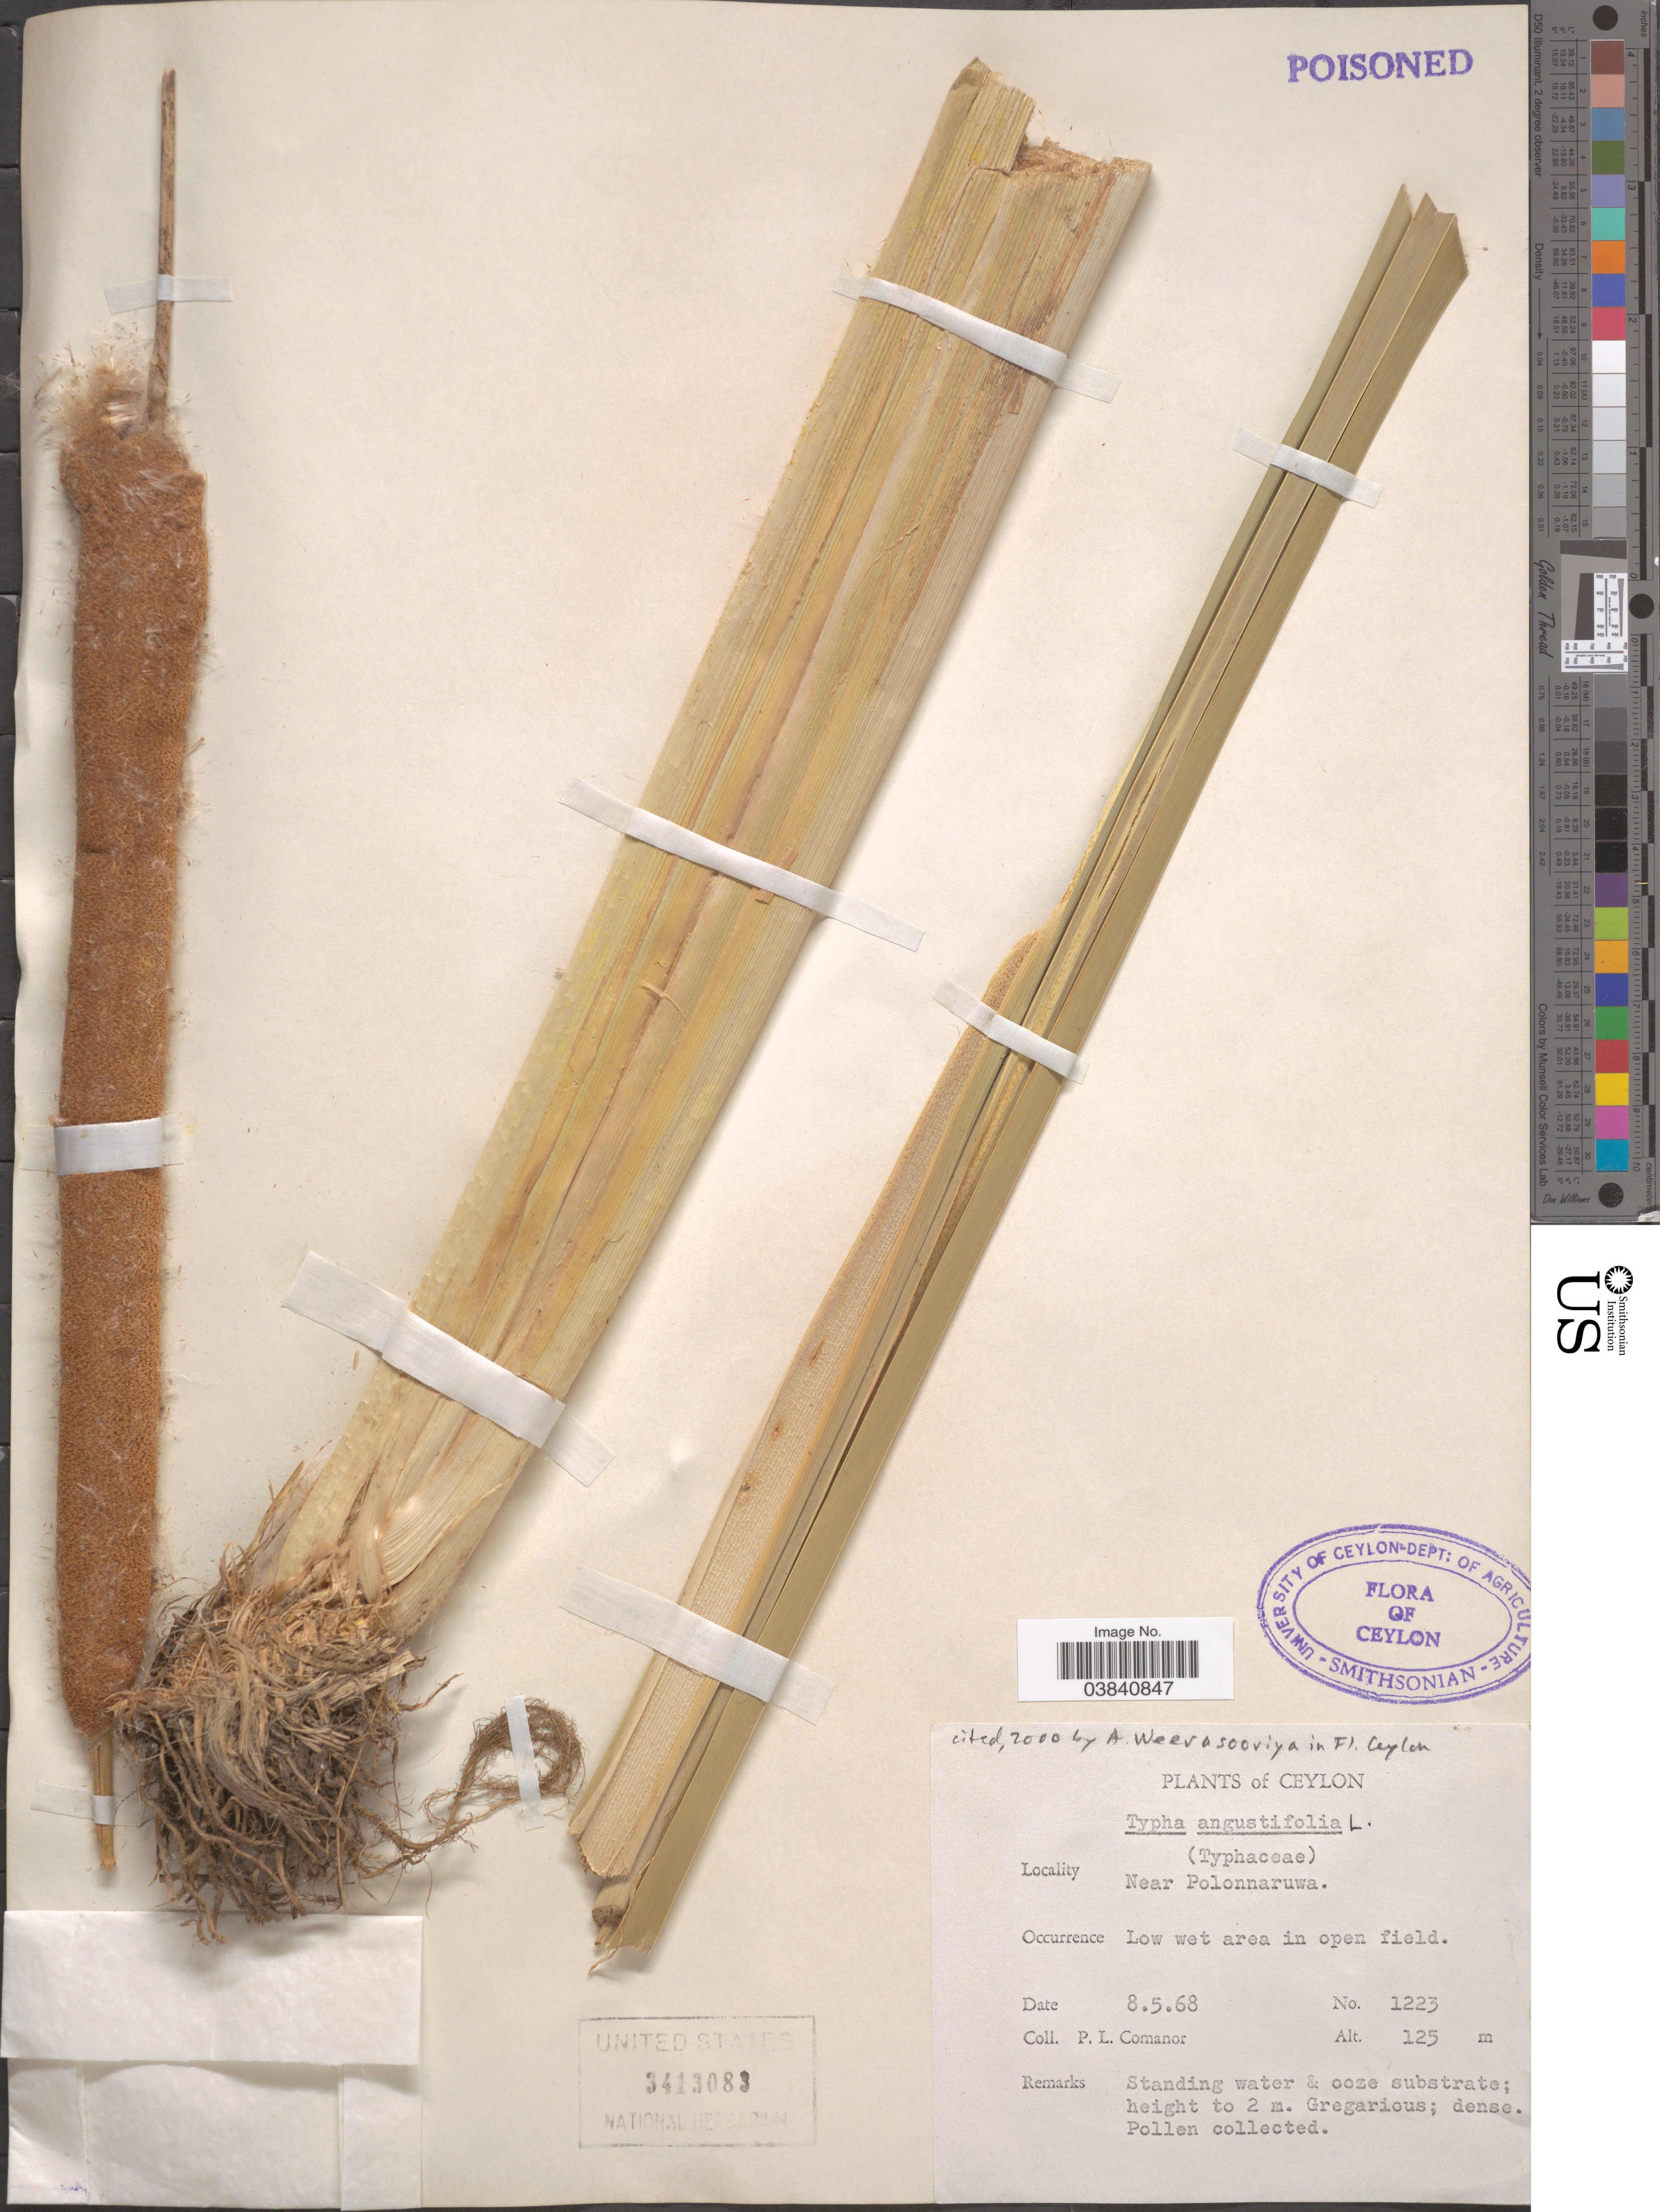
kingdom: Plantae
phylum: Tracheophyta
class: Liliopsida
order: Poales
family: Typhaceae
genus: Typha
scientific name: Typha angustifolia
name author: L.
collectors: P. Comanor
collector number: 1223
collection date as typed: Transcribed d/m/y: 8/5/68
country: Sri Lanka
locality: Ceylon. Near Polonnaruwa.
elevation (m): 125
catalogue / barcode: US 3413083